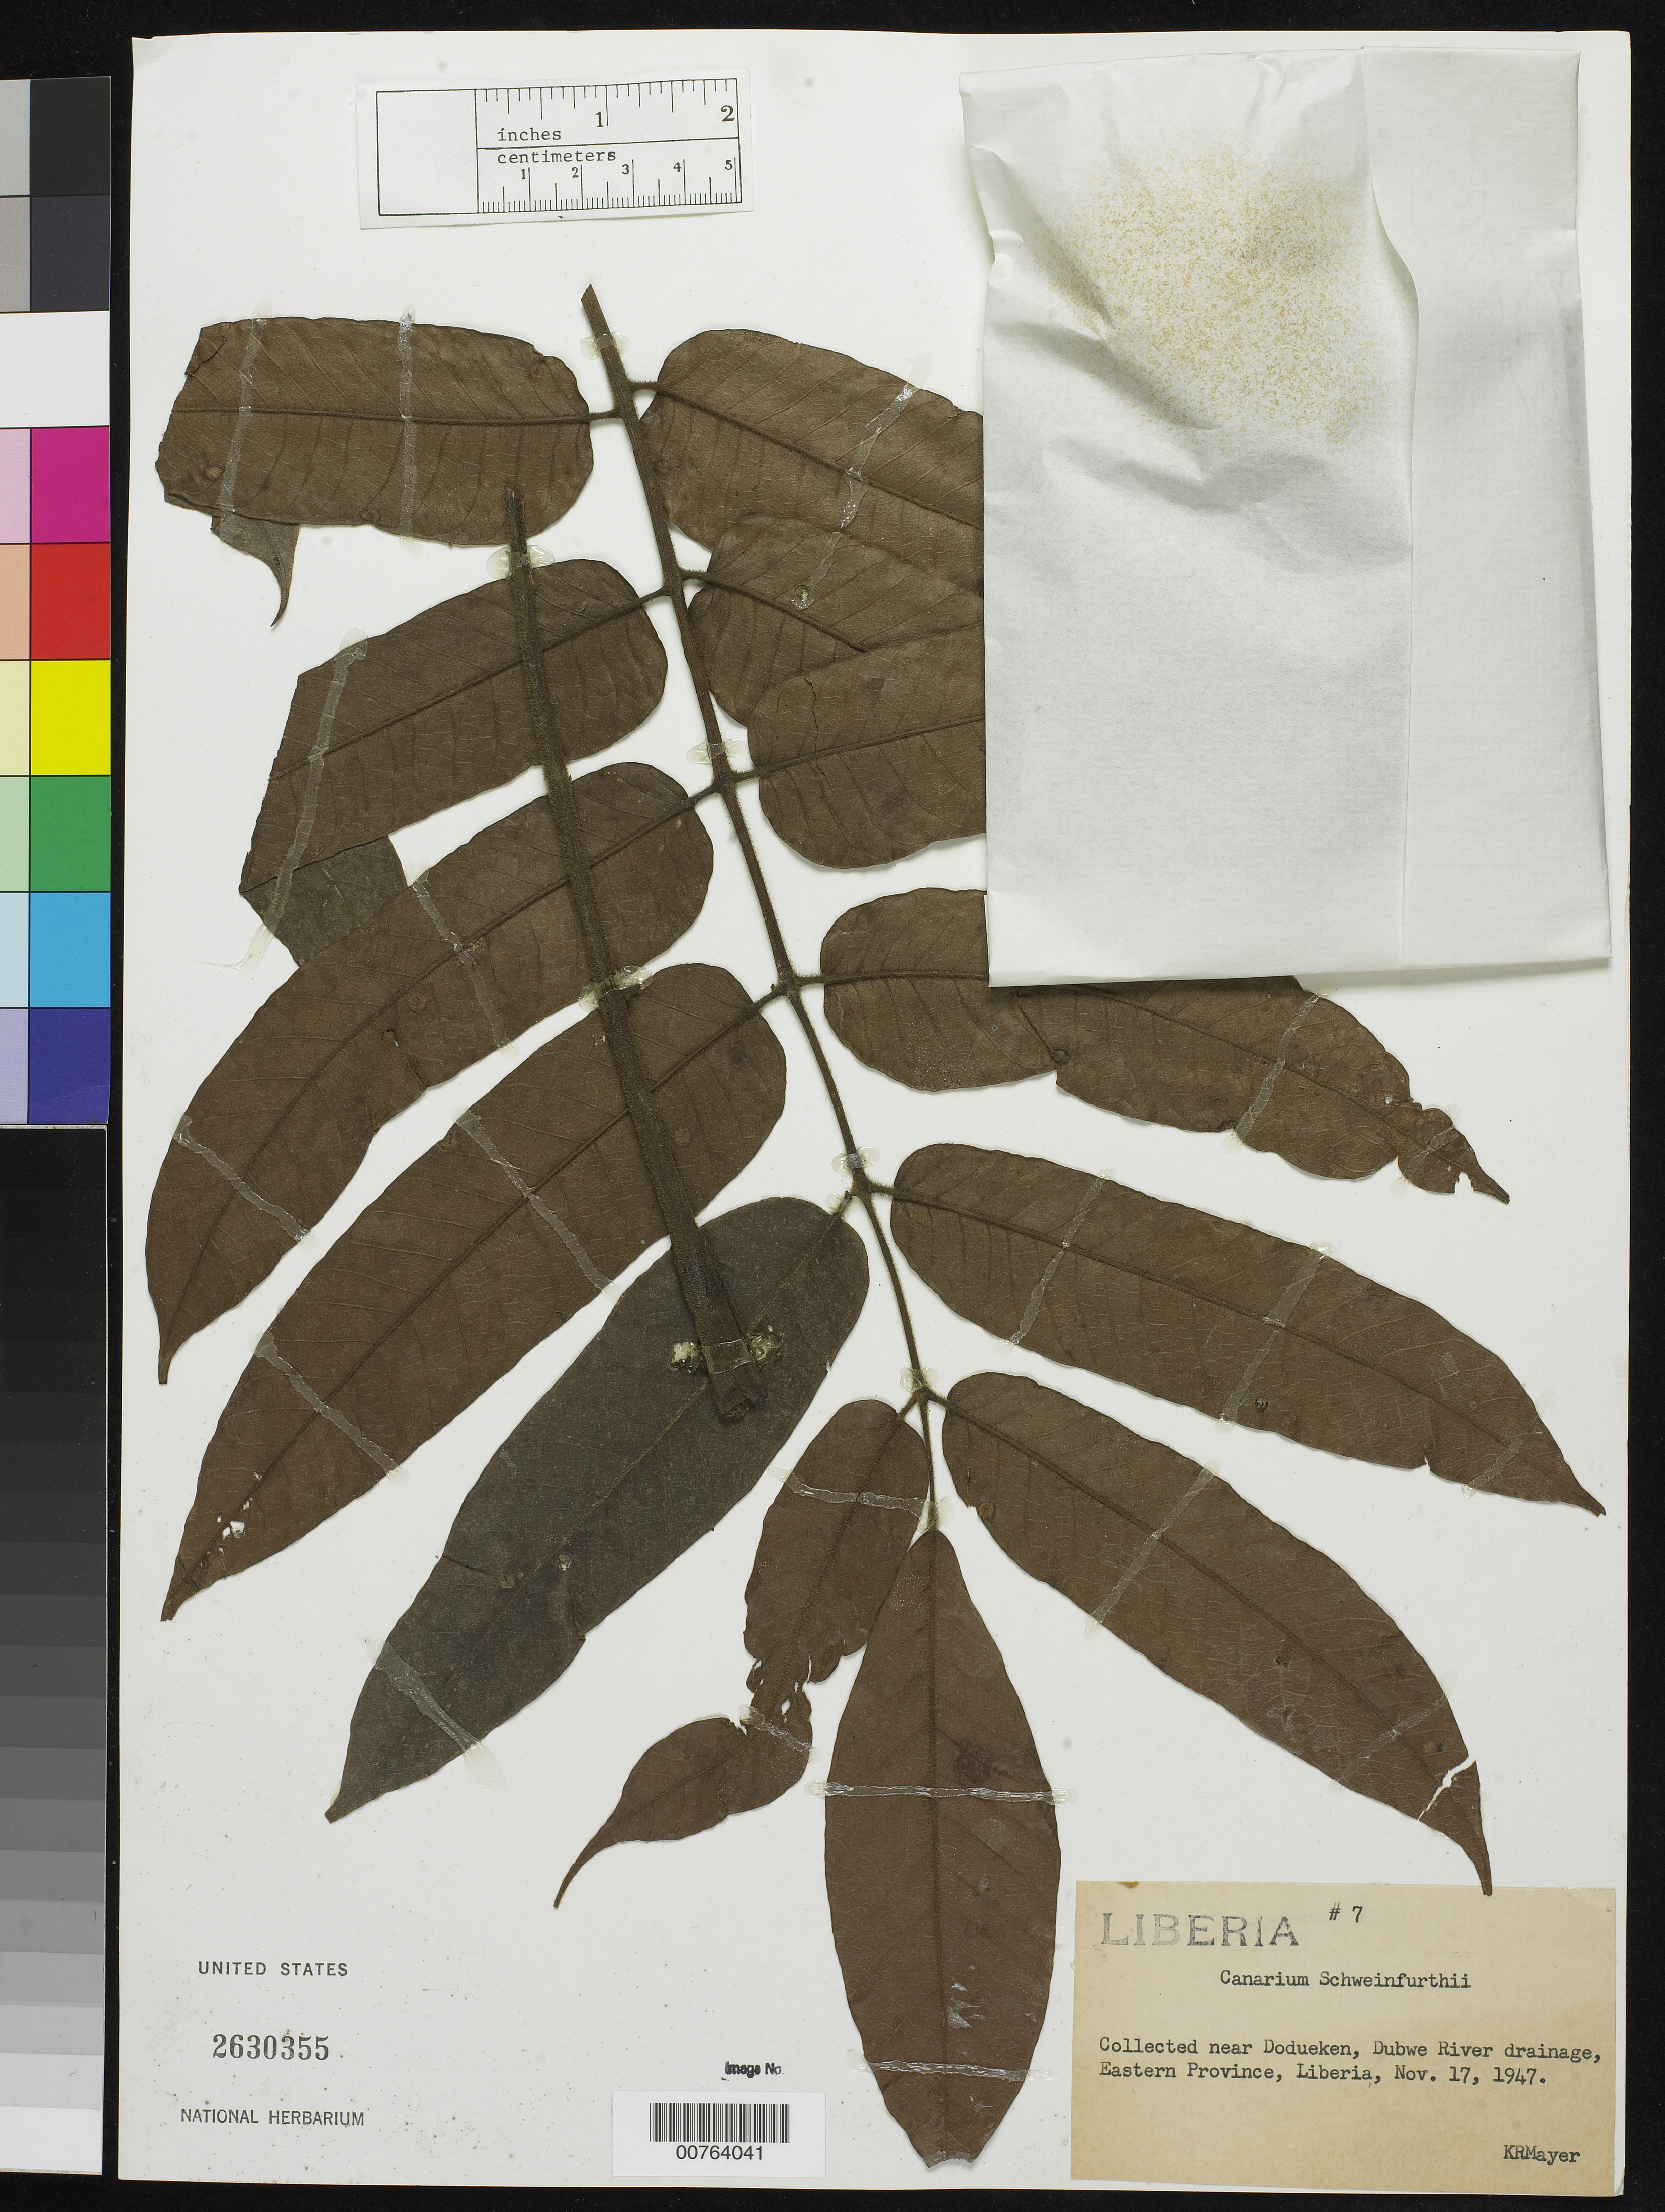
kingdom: Plantae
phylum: Tracheophyta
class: Magnoliopsida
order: Sapindales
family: Burseraceae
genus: Canarium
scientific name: Canarium schweinfurthii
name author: Engl.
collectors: K. R. Mayer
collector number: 7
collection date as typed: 17 Nov 1947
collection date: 1947-11-17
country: Liberia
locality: Eastern Province: Dubwe River drainage, near Dodueken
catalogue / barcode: US 2630355